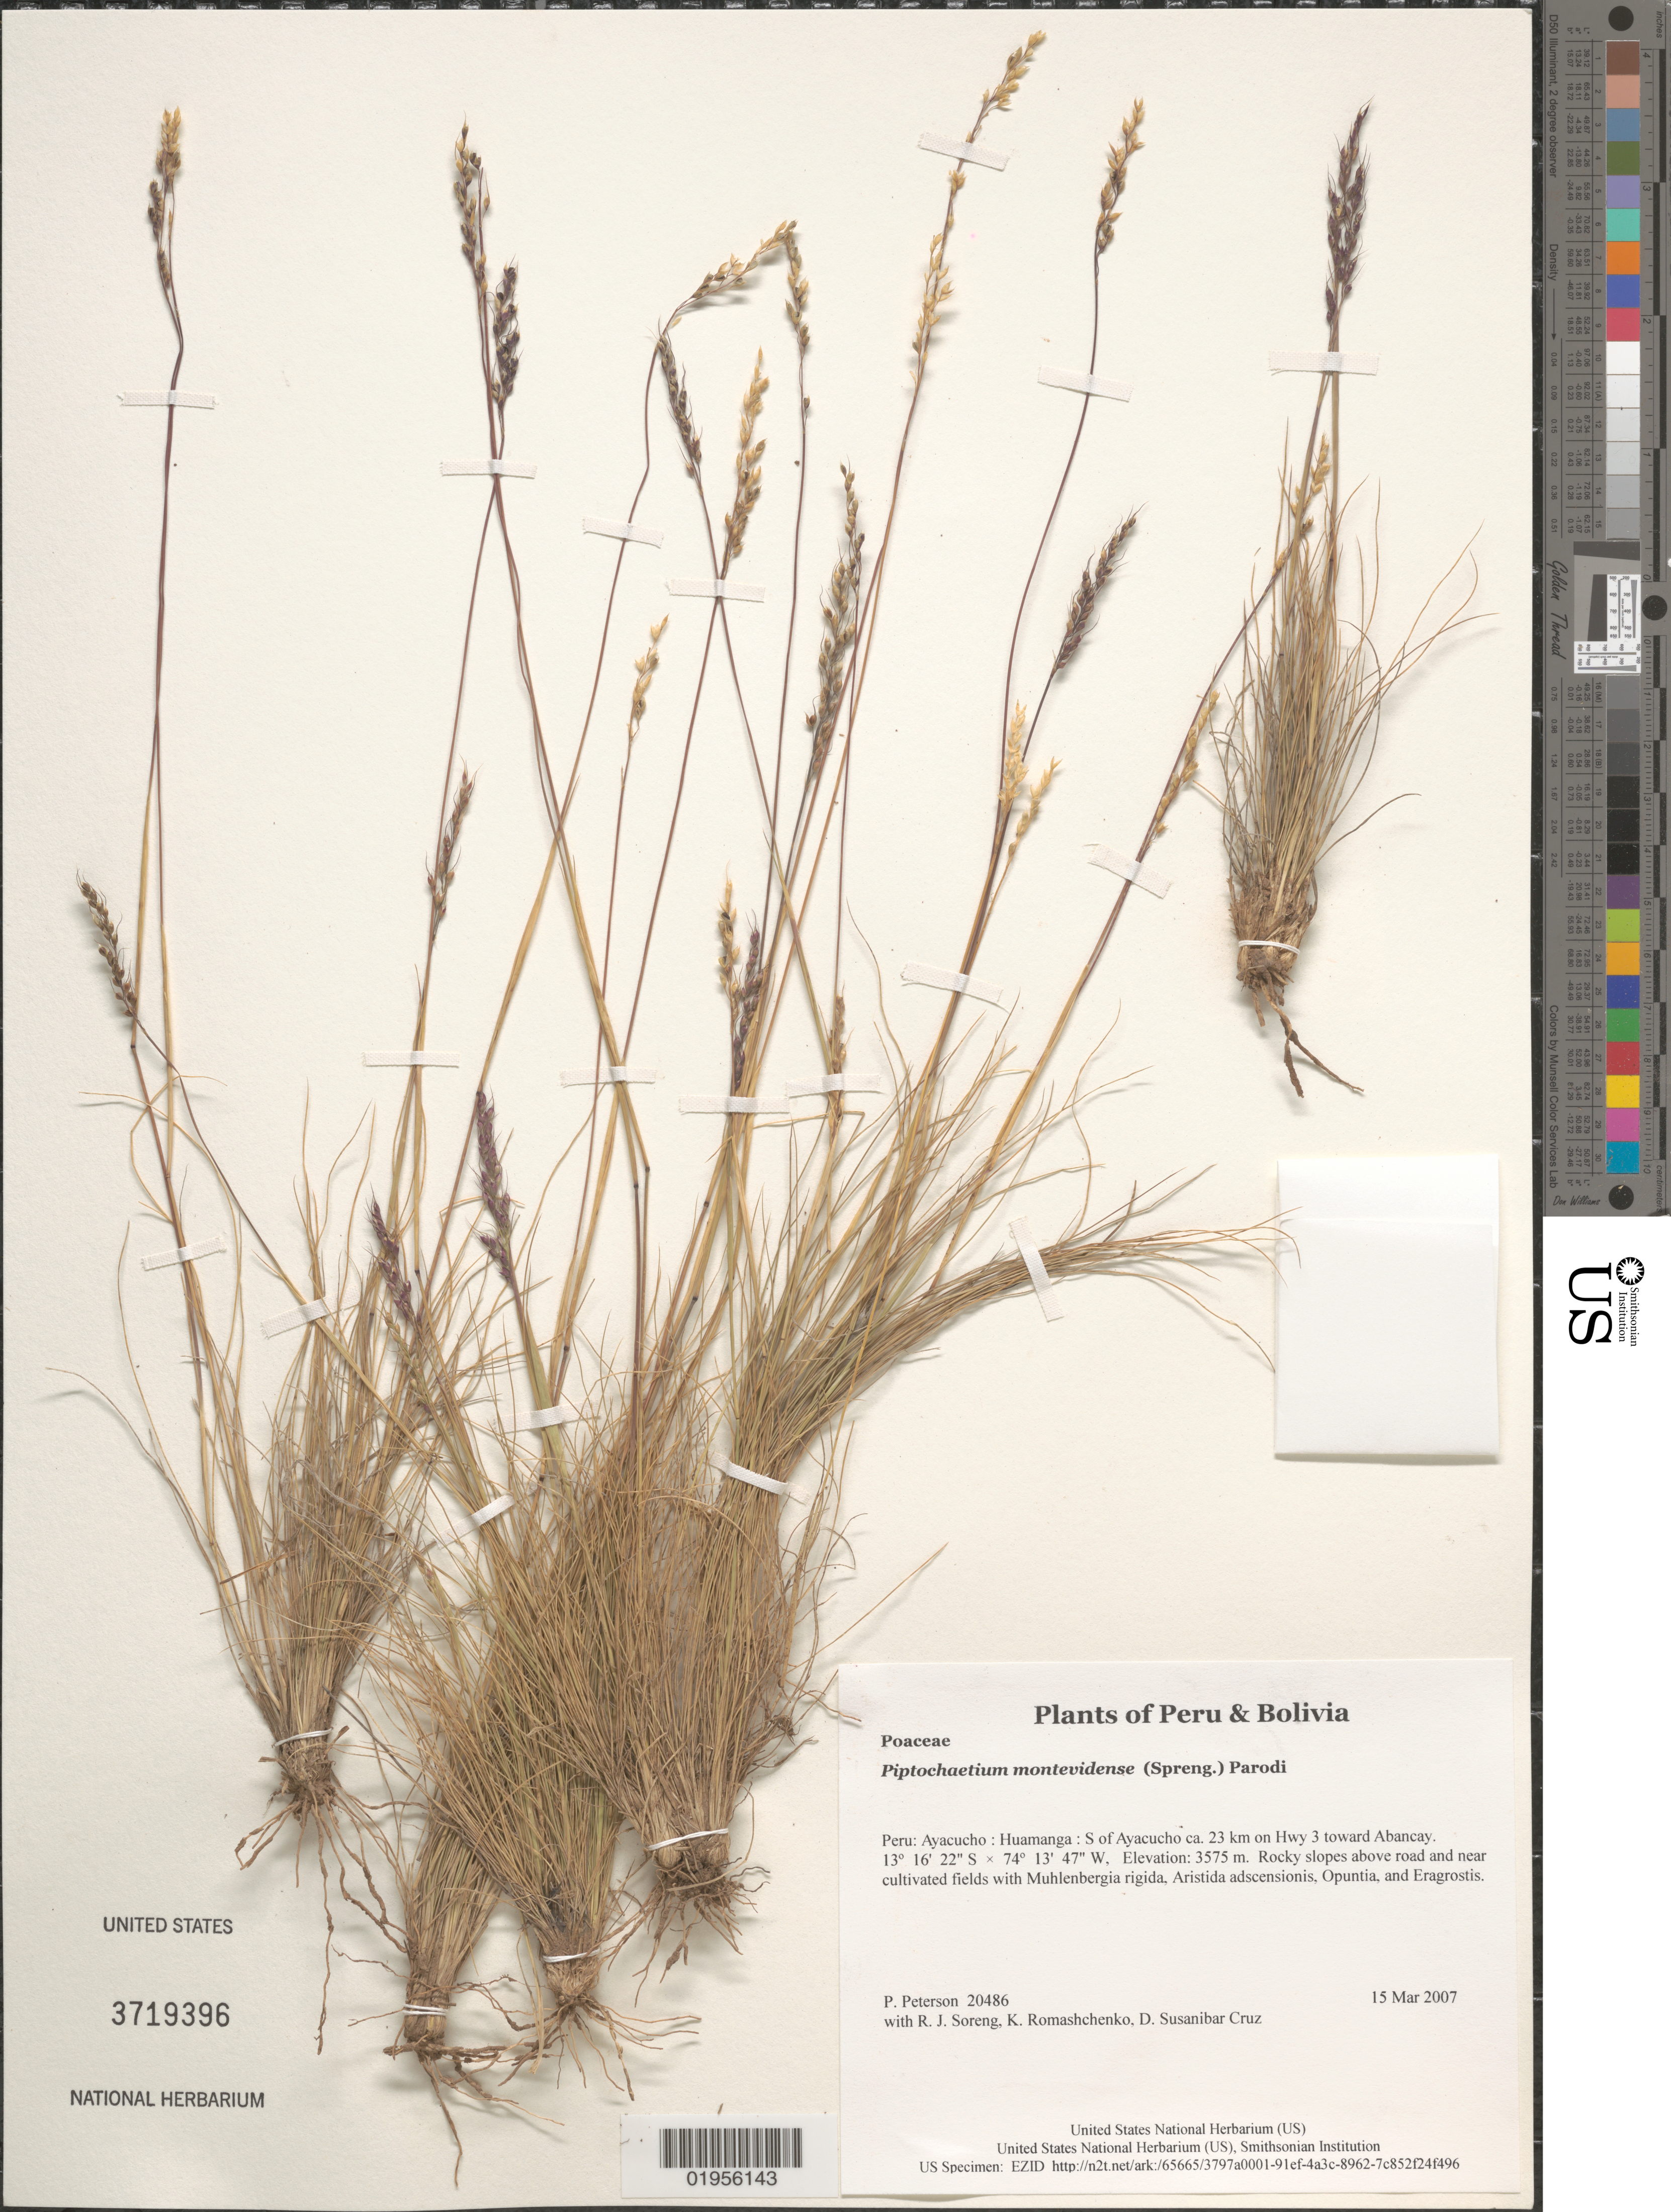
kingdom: Plantae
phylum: Tracheophyta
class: Liliopsida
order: Poales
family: Poaceae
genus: Piptochaetium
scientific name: Piptochaetium montevidense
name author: (Spreng.) Parodi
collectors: P. M. Peterson, R. J. Soreng, K. Romashchenko & D. Susanibar Cruz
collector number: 20486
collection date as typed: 15 Mar 2007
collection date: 2007-03-15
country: Peru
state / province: Ayacucho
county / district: Huamanga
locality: S of Ayacucho ca. 23 km on Hwy 3 toward Abancay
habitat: Rocky slopes above road and near cultivated fields with Muhlenbergia rigida, Aristida adscensionis, Opuntia, and Eragrostis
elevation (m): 3575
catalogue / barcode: US 3719396